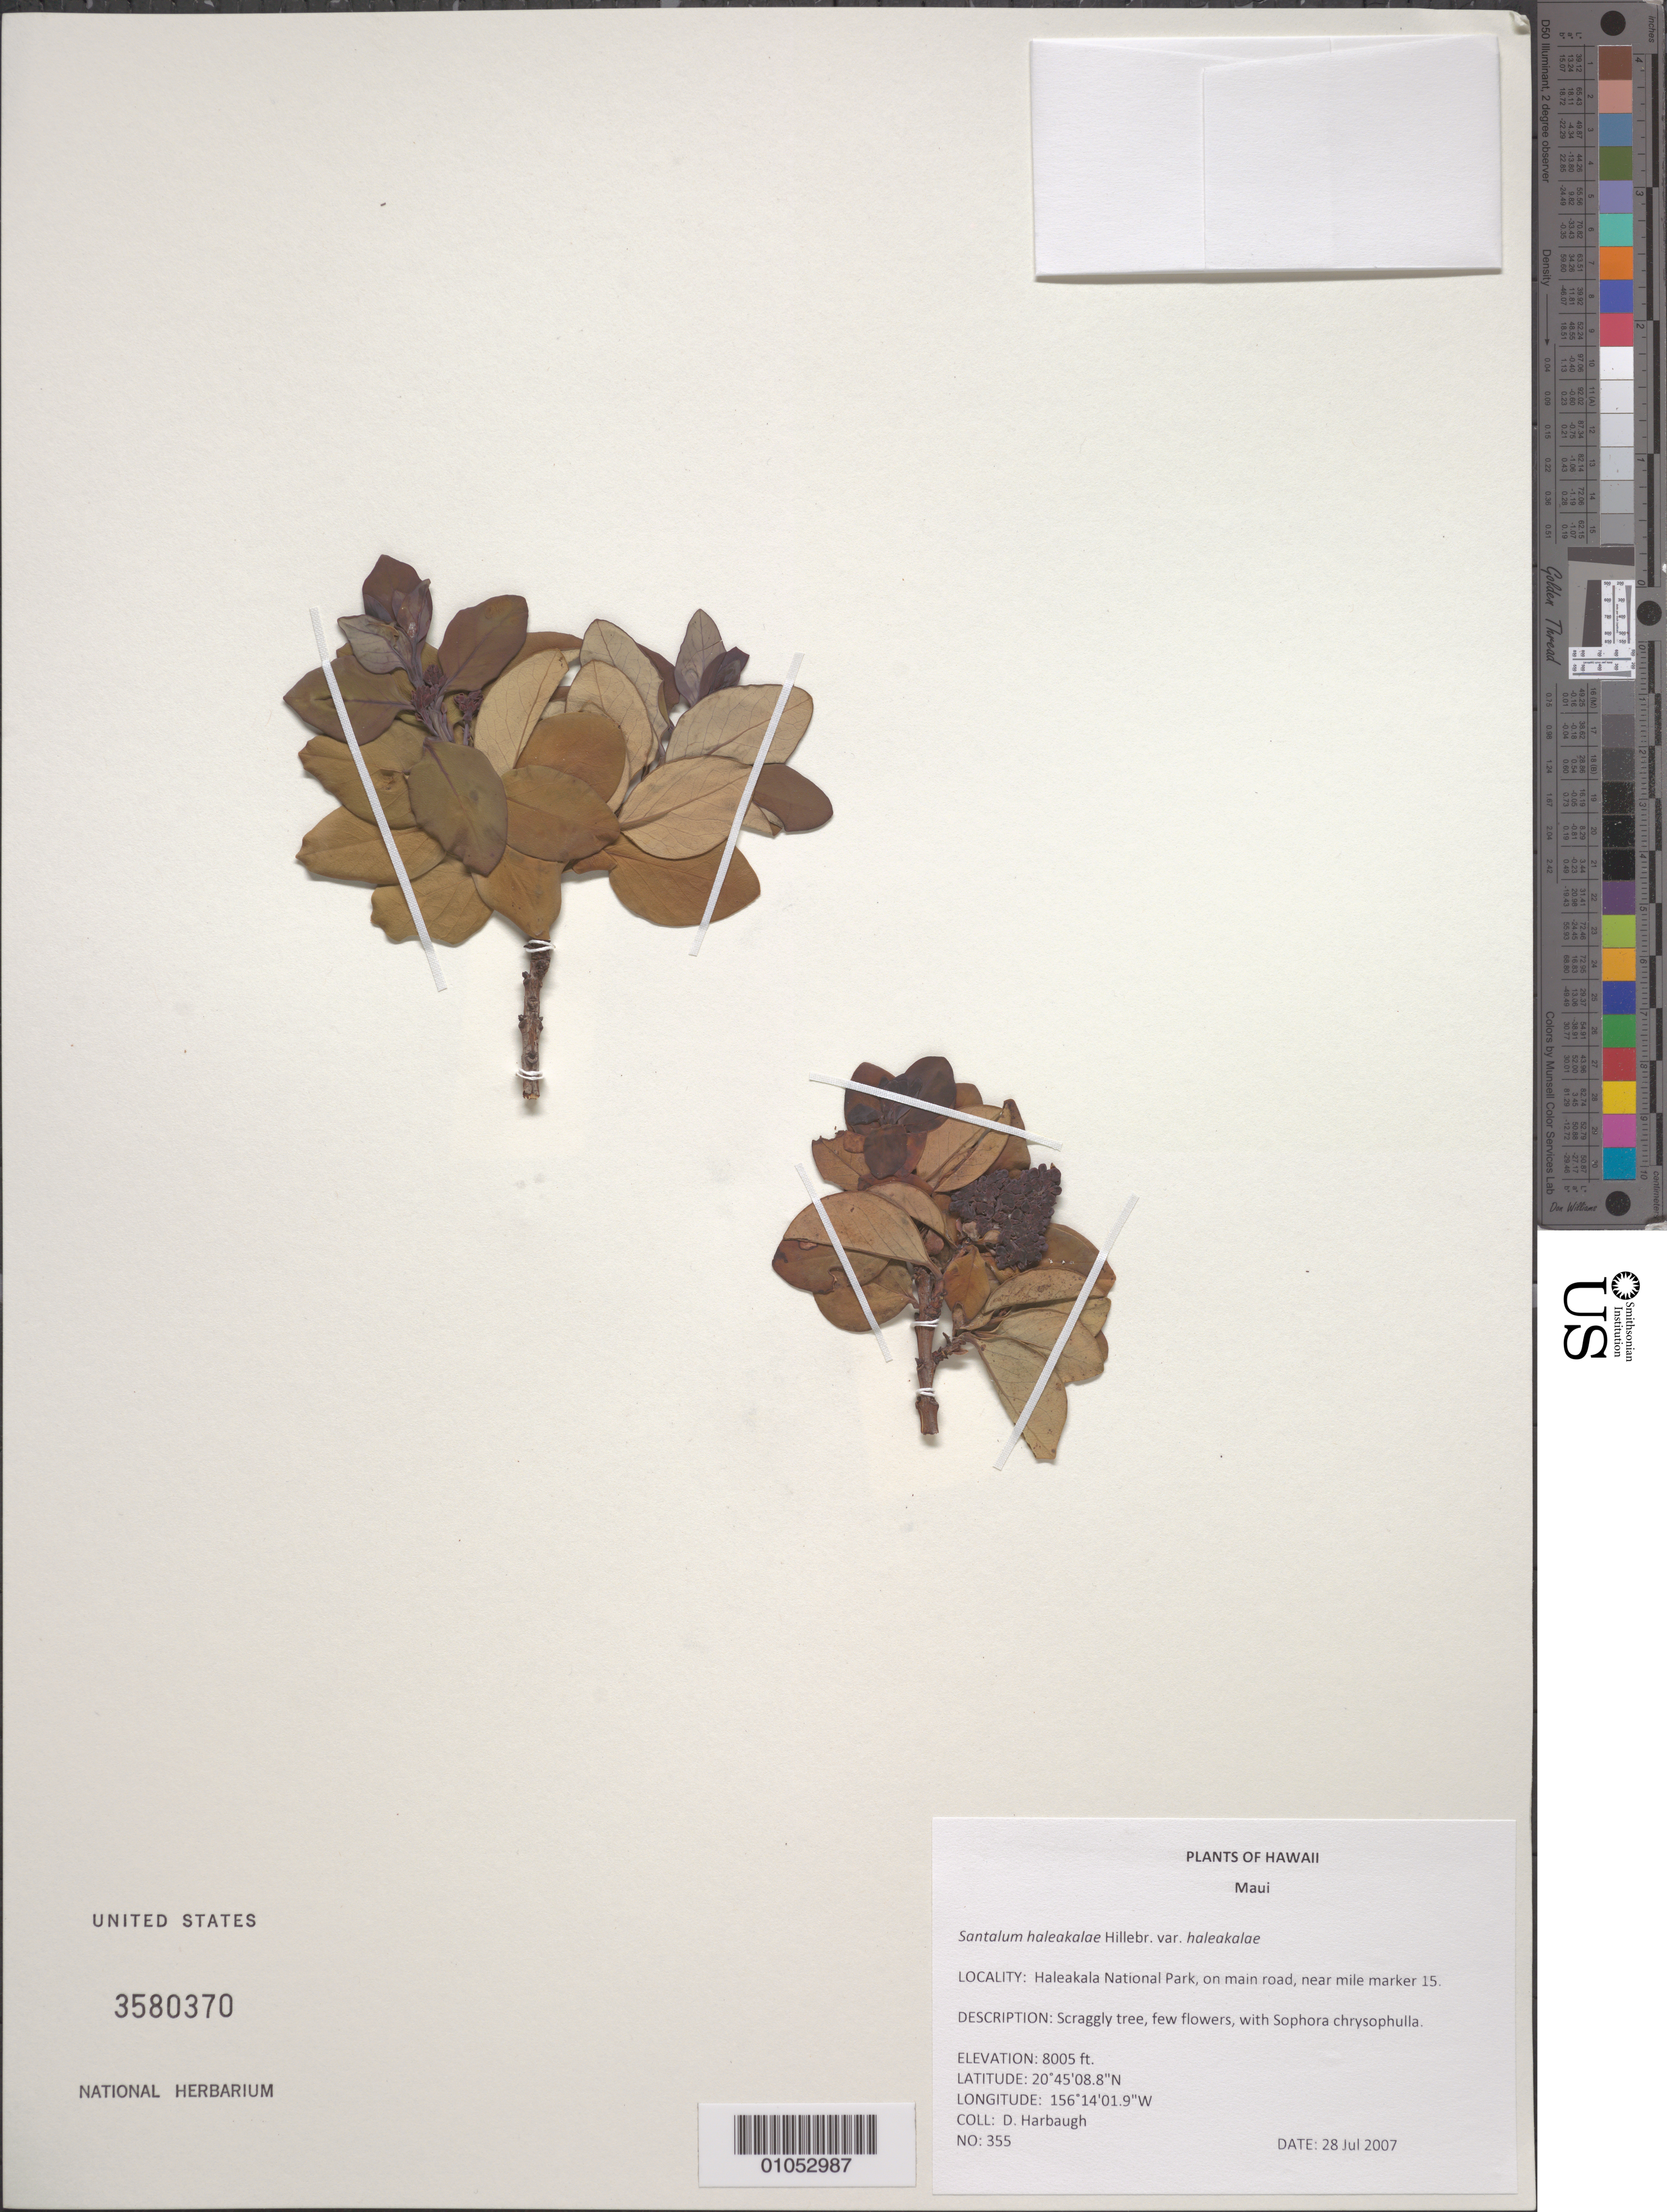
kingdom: Plantae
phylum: Tracheophyta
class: Magnoliopsida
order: Santalales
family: Santalaceae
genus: Santalum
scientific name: Santalum haleakalae var. haleakalae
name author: Hillebr.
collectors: D. Harbaugh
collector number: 355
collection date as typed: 28 Jul 2007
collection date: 2007-07-28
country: United States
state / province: Hawaii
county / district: Maui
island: Maui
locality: Haleakala National Park, on main road, near mile marker 15.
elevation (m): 2440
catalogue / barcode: US 3580370